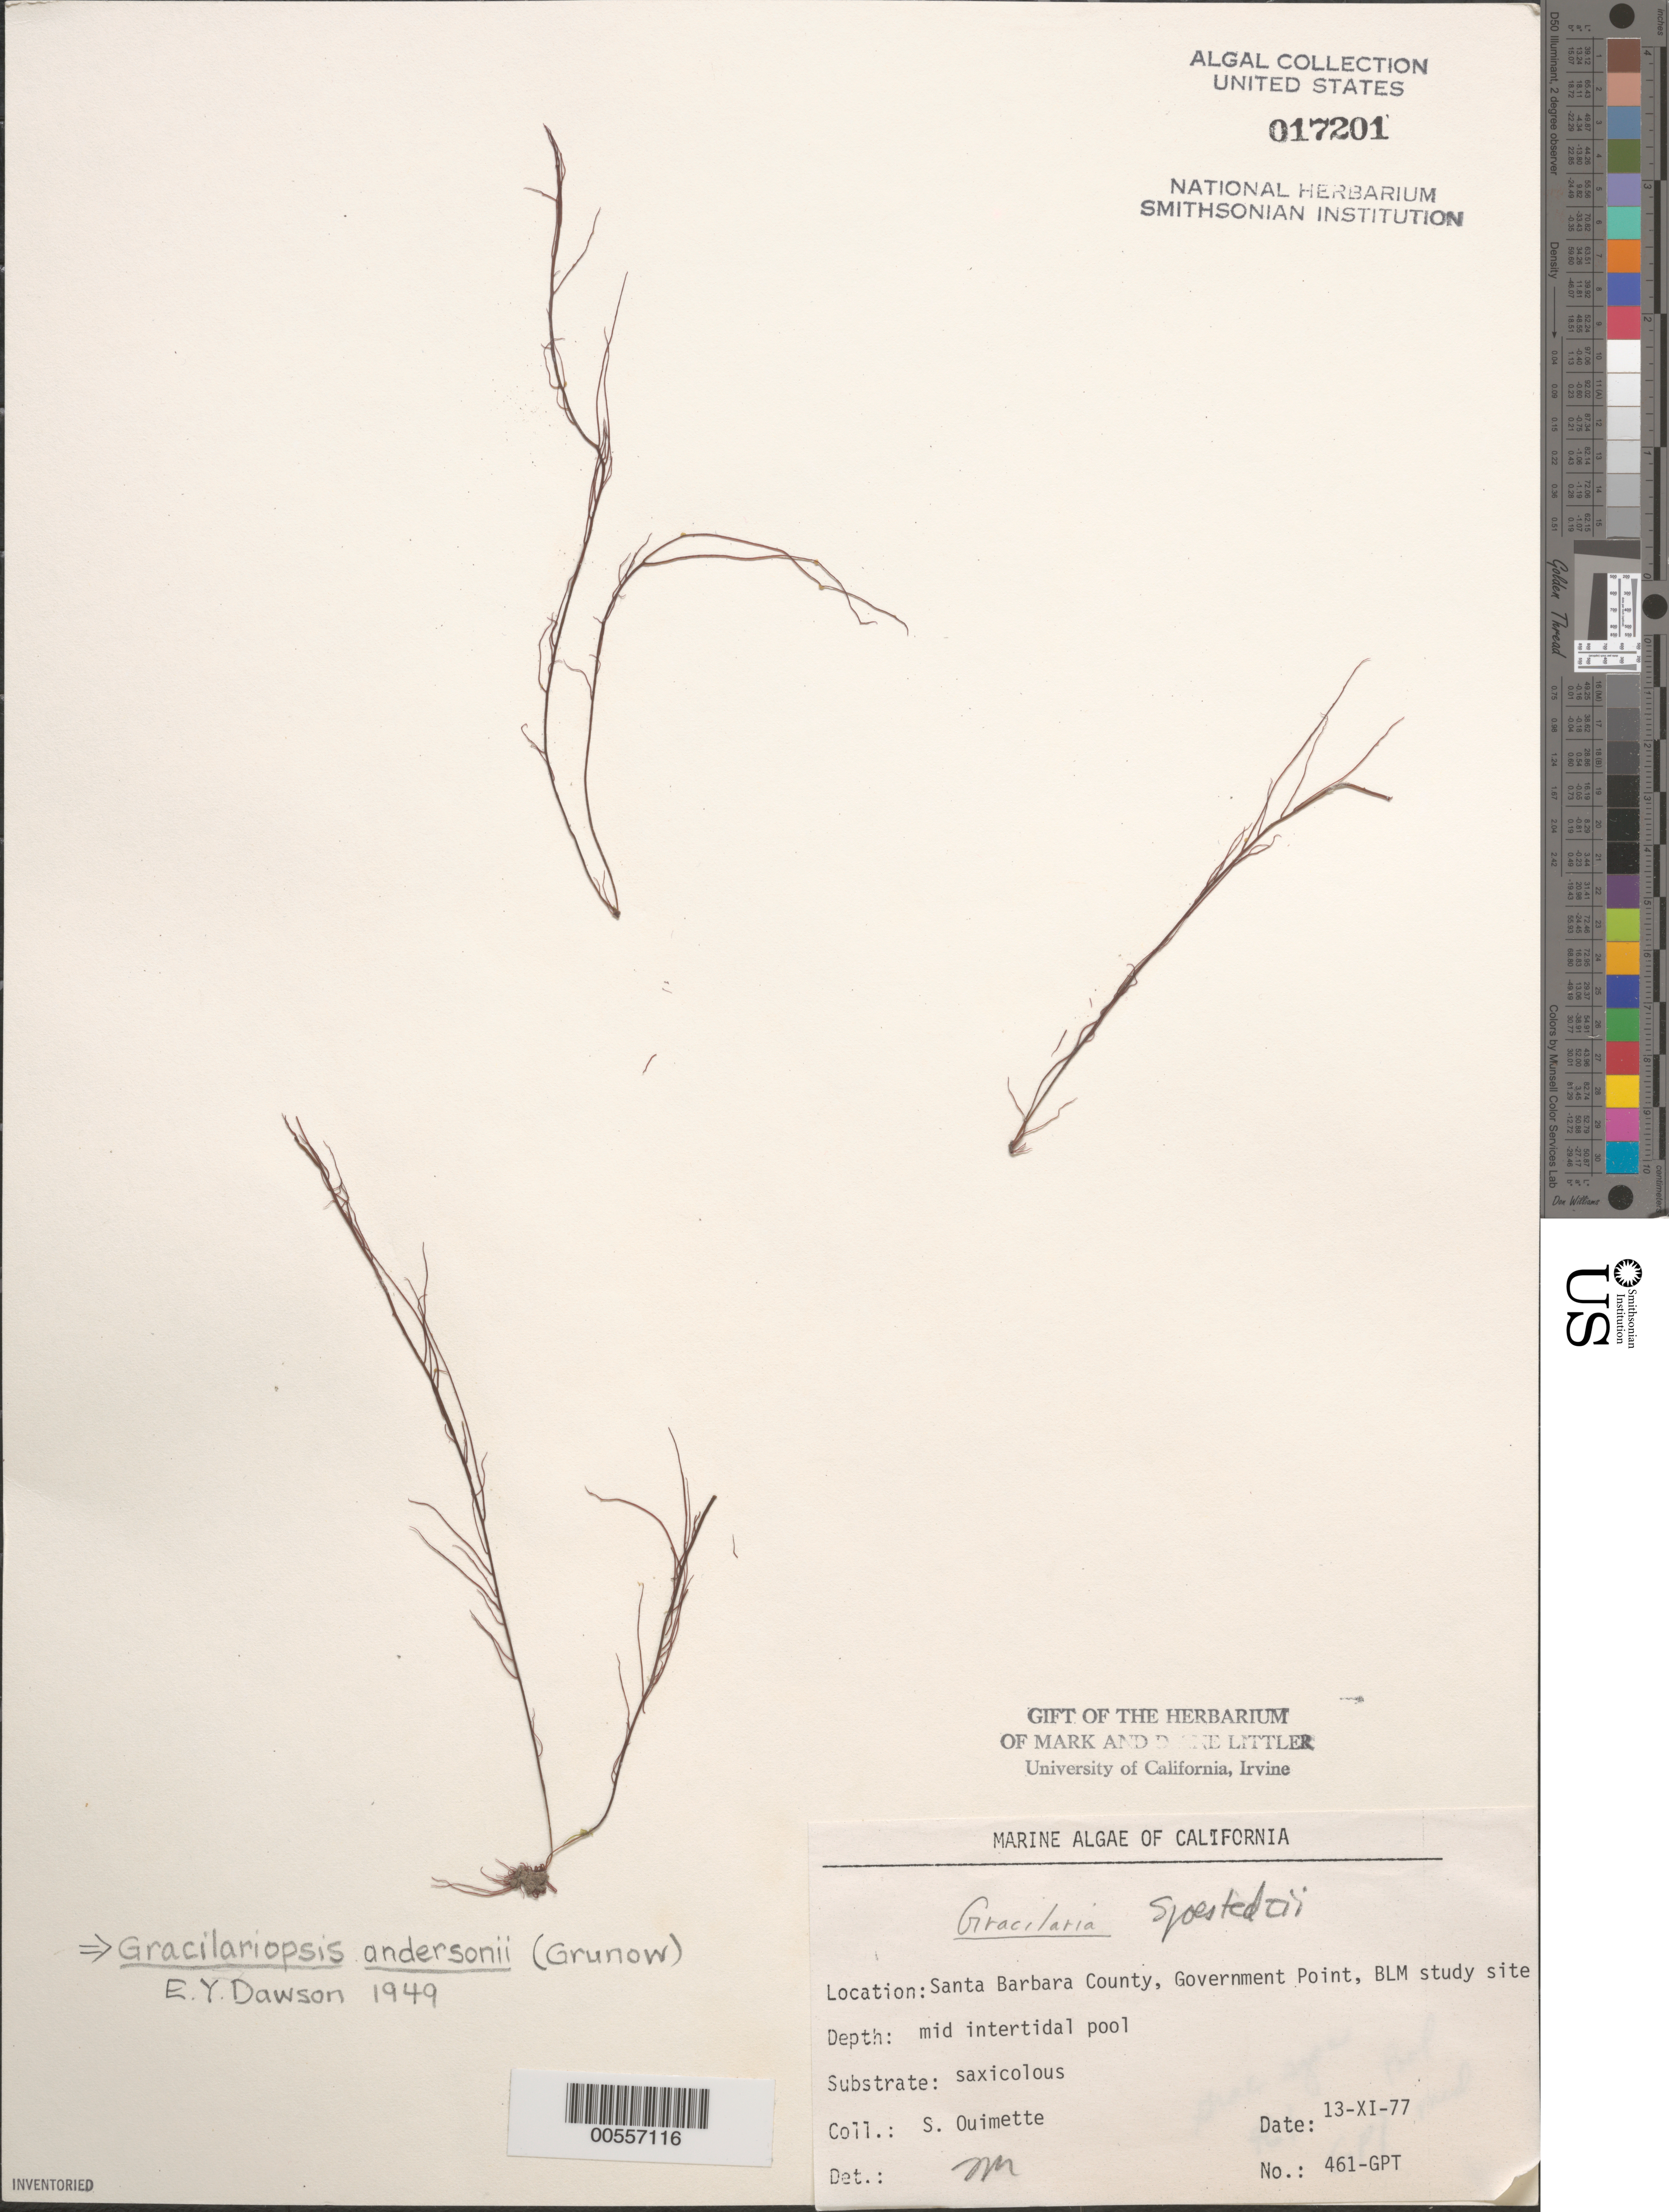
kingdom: Plantae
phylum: Rhodophyta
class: Florideophyceae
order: Gracilariales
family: Gracilariaceae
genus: Gracilariopsis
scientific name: Gracilariopsis andersonii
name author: (Grunow) E.Y. Dawson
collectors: S. Ouimette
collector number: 461-gpt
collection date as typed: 13 Nov 1977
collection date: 1977-11-13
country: United States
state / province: California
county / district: Santa Barbara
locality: Government Point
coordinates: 34 26'31"N, 120 24'06"W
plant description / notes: BLM-SOCALBIGHT Rocky Intertidal Survey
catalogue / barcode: US 17201